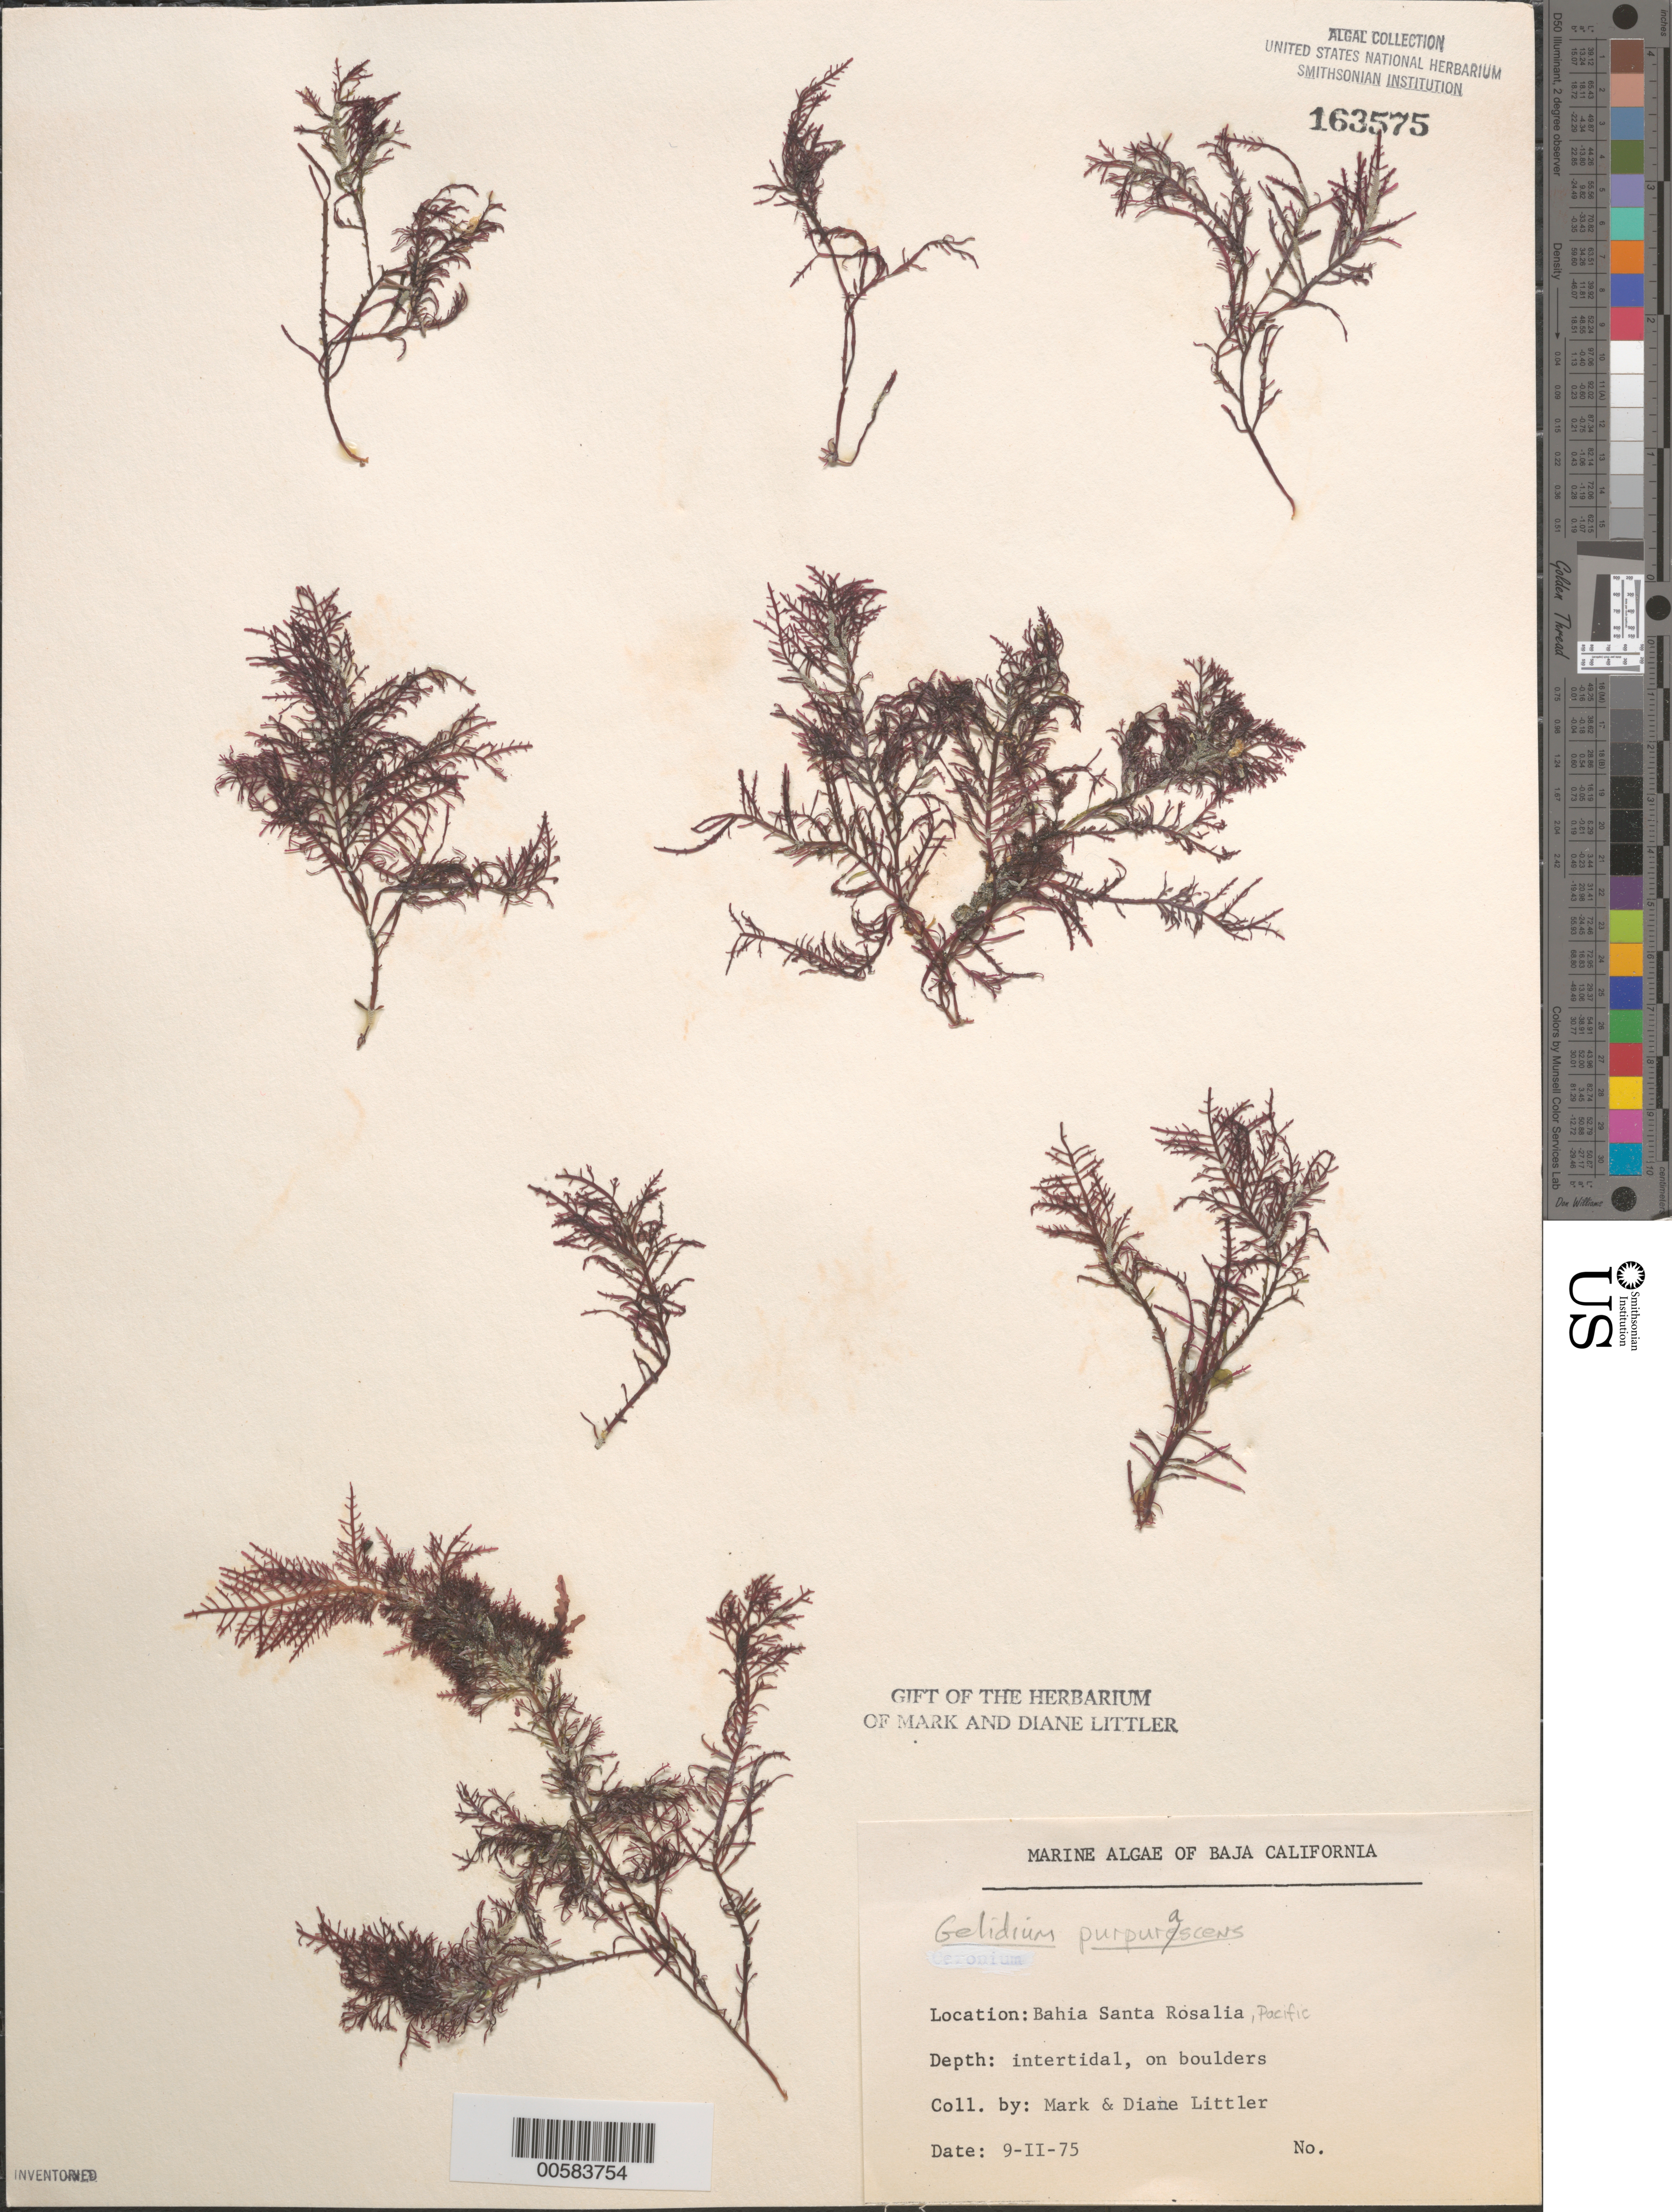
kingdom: Plantae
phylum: Rhodophyta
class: Florideophyceae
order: Gelidiales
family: Gelidiaceae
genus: Gelidium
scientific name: Gelidium purpurascens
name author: N.L. Gardner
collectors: M. M. Littler & D. S. Littler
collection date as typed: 09 Feb 1975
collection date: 1975-02-09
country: Mexico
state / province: Baja California Sur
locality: Bahia Santa Rosalia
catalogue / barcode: US 163575